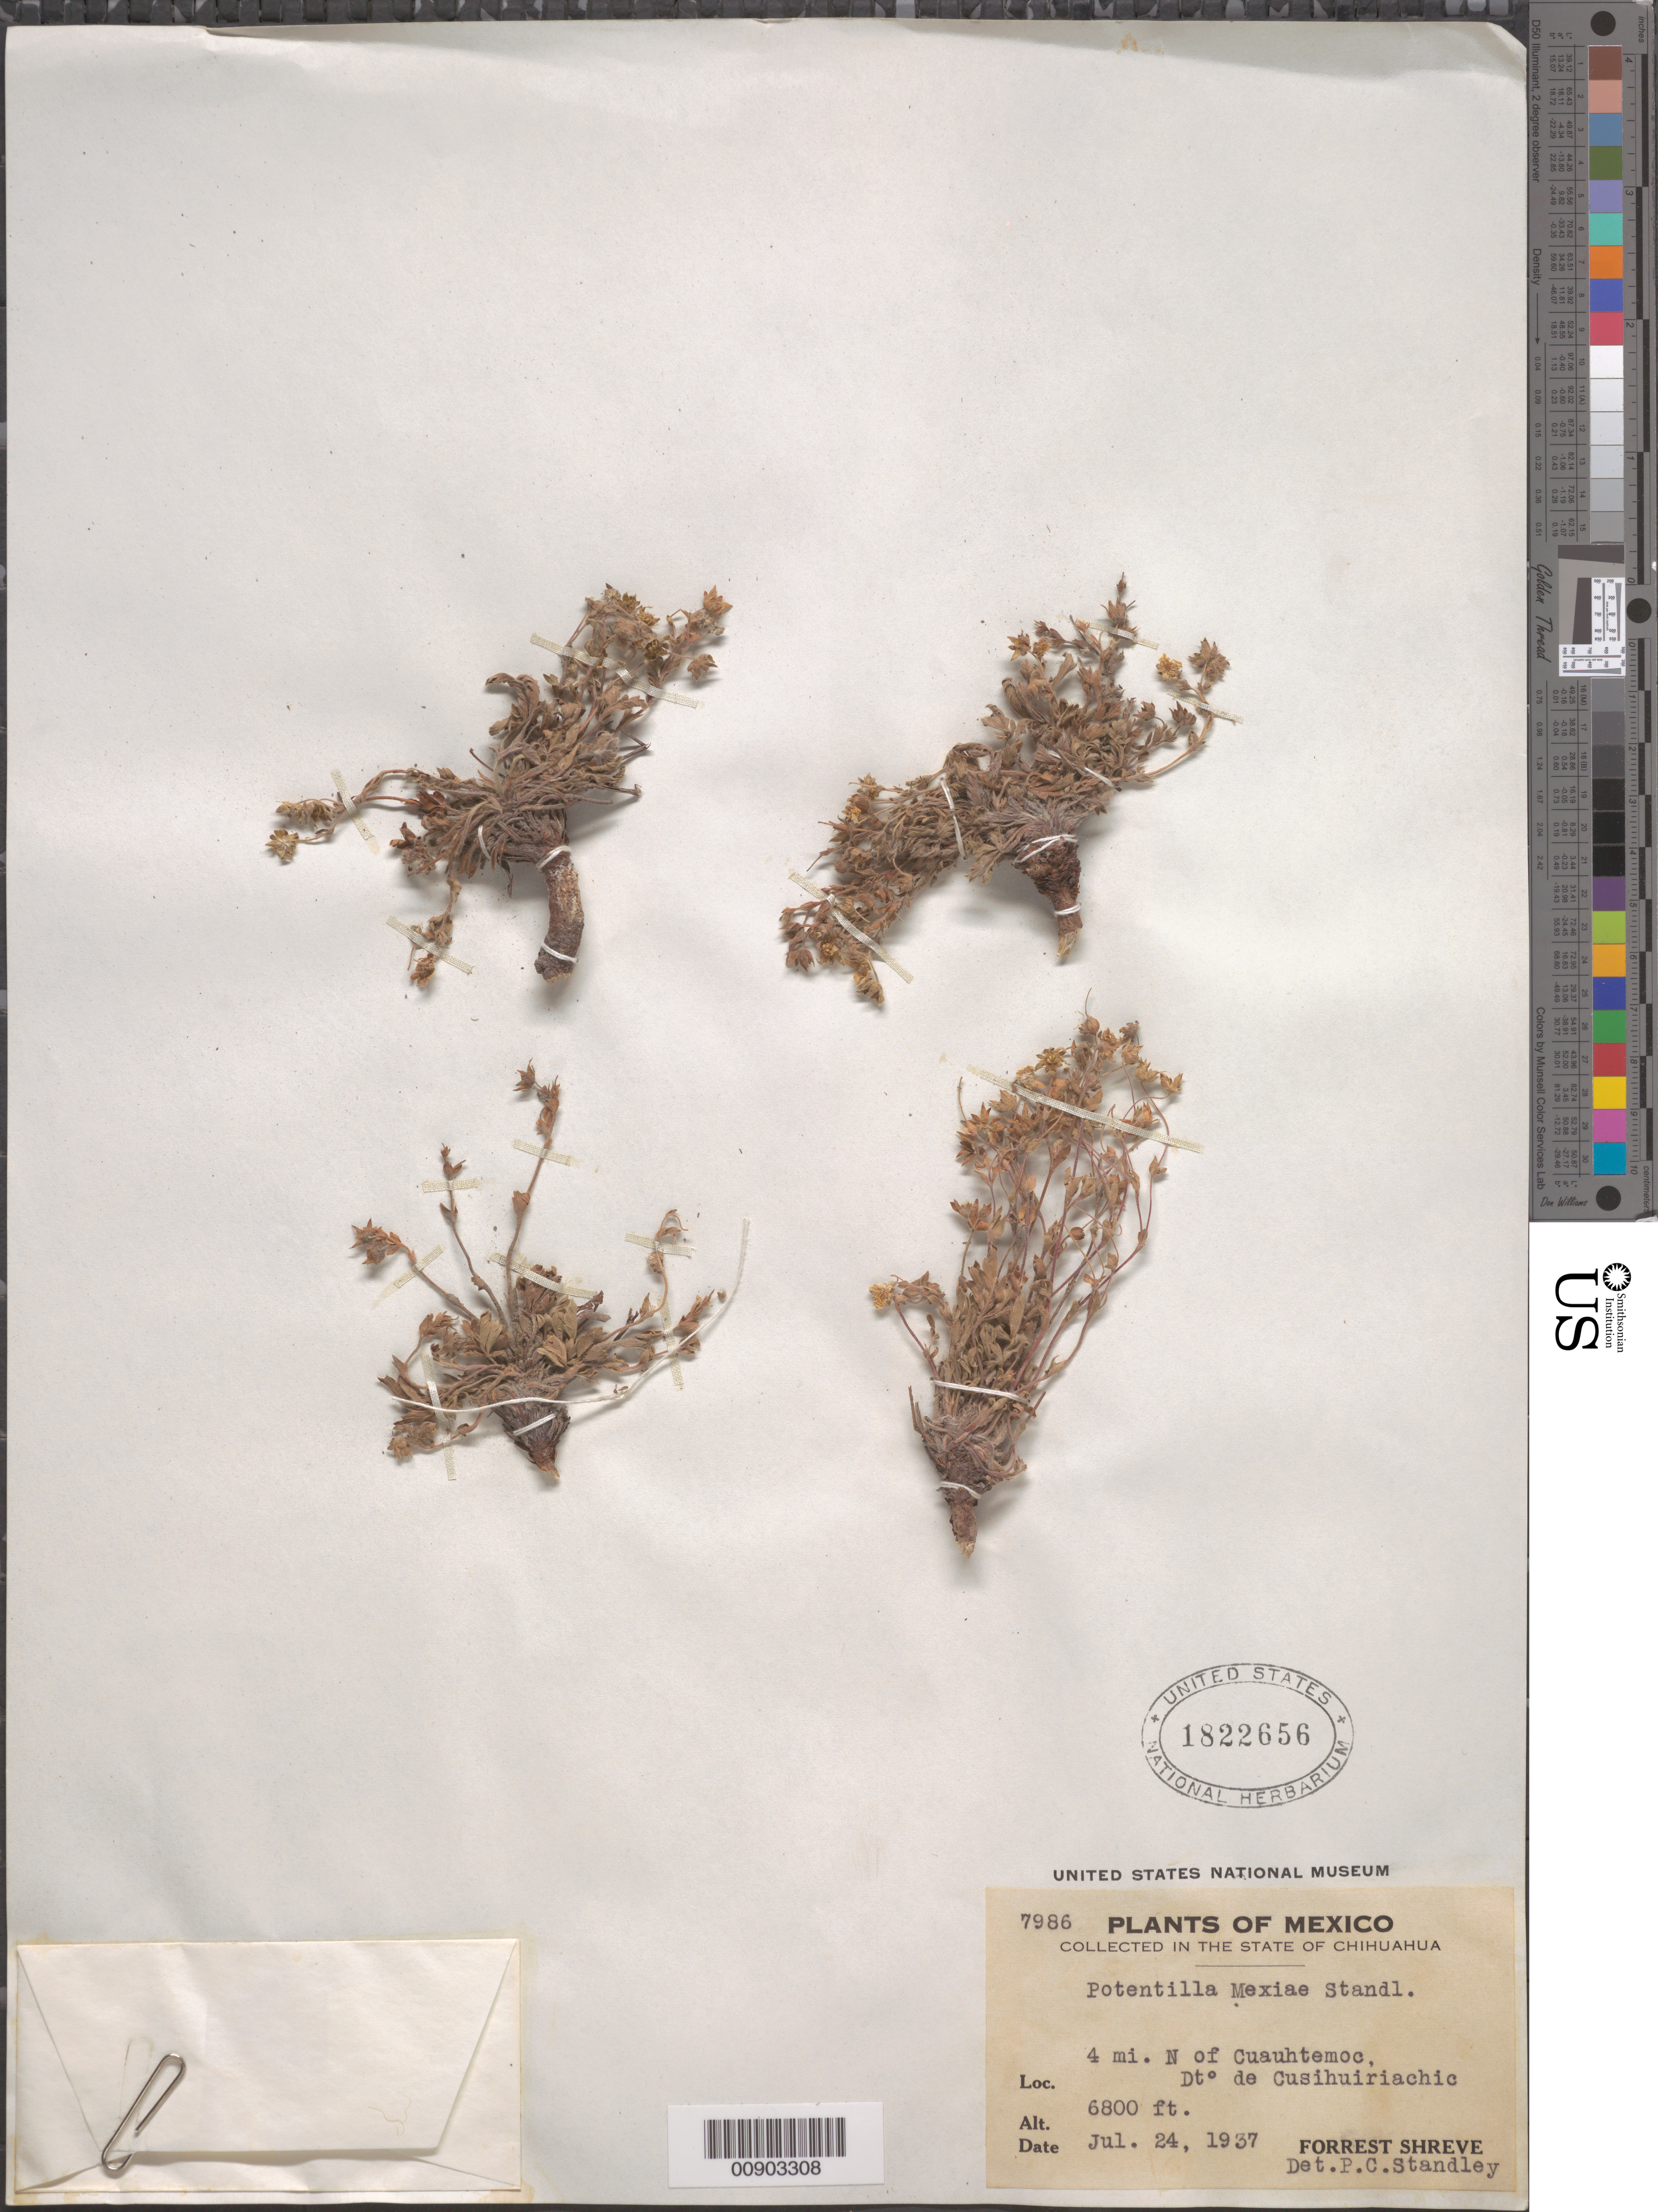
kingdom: Plantae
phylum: Tracheophyta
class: Magnoliopsida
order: Rosales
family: Rosaceae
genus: Potentilla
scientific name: Potentilla mexiae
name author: Standl.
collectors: F. Shreve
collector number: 7986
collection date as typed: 24 Jul 1937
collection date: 1937-07-24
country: Mexico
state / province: Chihuahua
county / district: Cusihuiriachic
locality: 4 mi. N of Cuauhtémoc, Dto. de Cusihuiriachic, Chihuahua.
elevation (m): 2073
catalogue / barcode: US 1822656